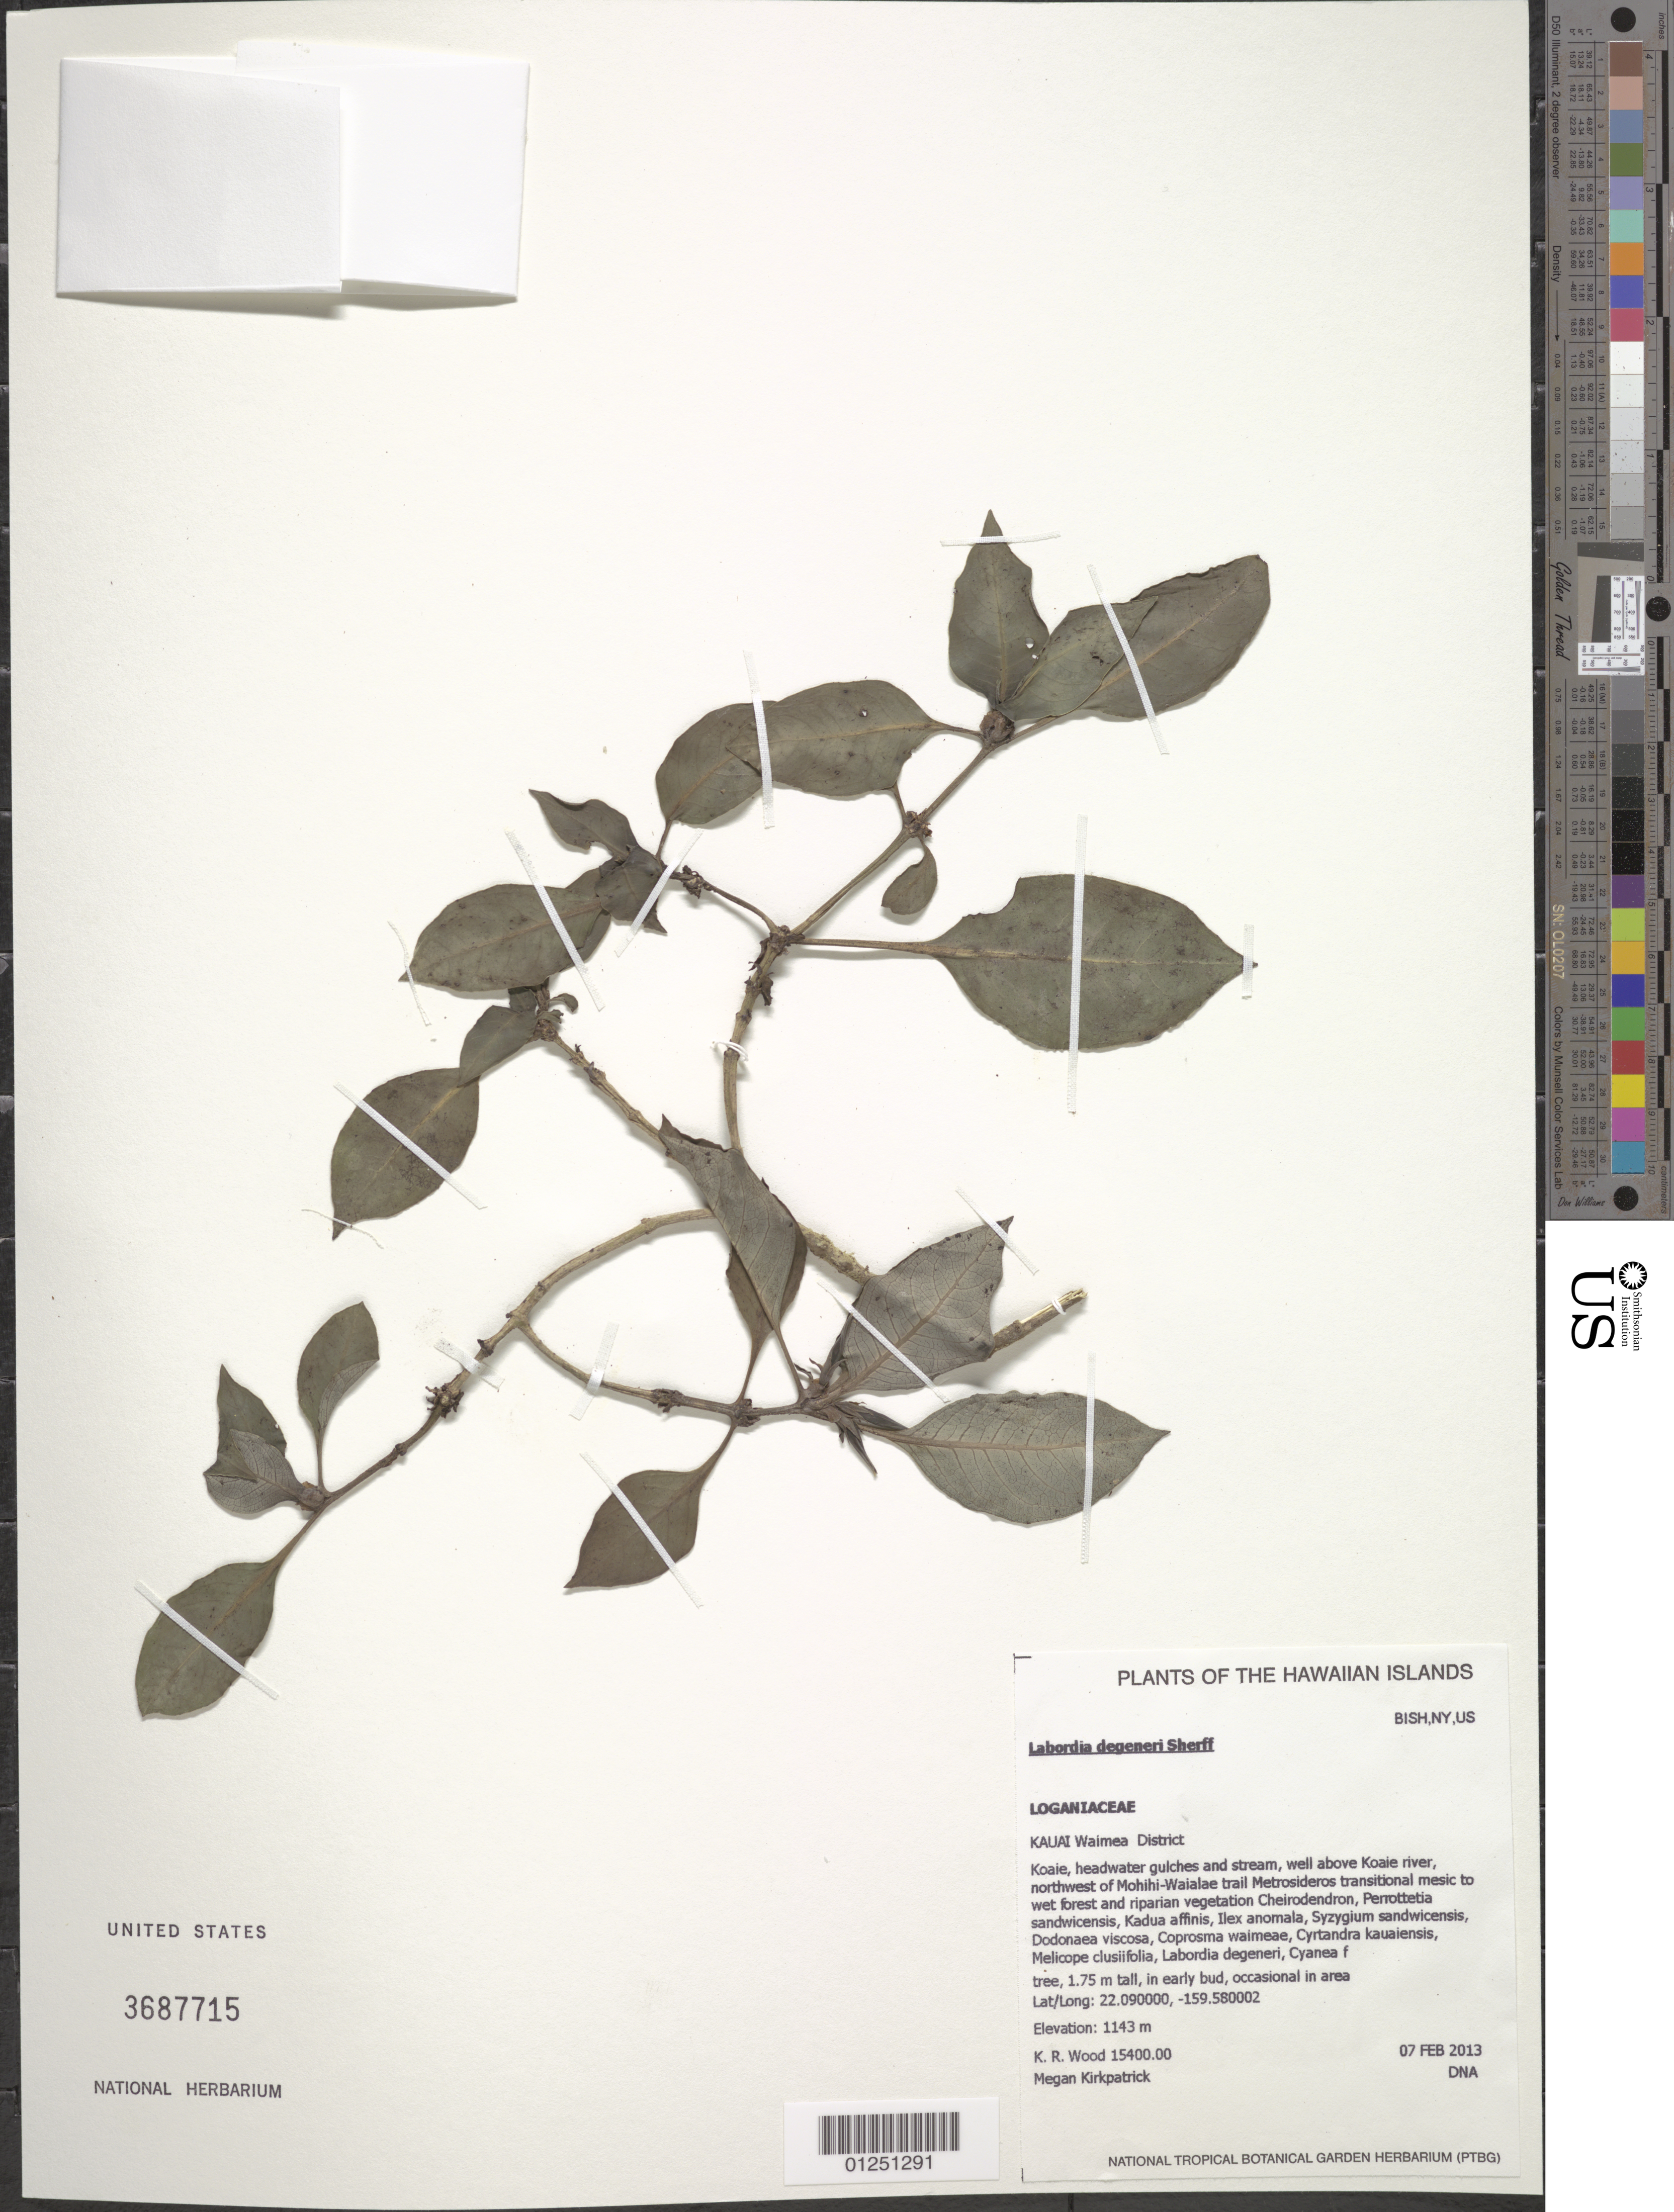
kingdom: Plantae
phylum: Tracheophyta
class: Magnoliopsida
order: Gentianales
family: Loganiaceae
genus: Geniostoma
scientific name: Geniostoma degeneri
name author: (Sherff) Byng & Christenh.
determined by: Wagner, W. L., (BOT), Smithsonian Institution - National Museum of Natural History (UNITED STATES)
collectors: K. R. Wood & M. Kirkpatrick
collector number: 15400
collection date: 2013-02-07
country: United States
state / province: Hawaii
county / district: Kauai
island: Kaua'i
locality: Waimea District, Koaie, headwater gulches and stream, well above Koaie river, northwest of Mohihi-Waialae trail.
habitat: Transitional mesic to wet forest and riparian vegetation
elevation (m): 1143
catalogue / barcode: US 3687715